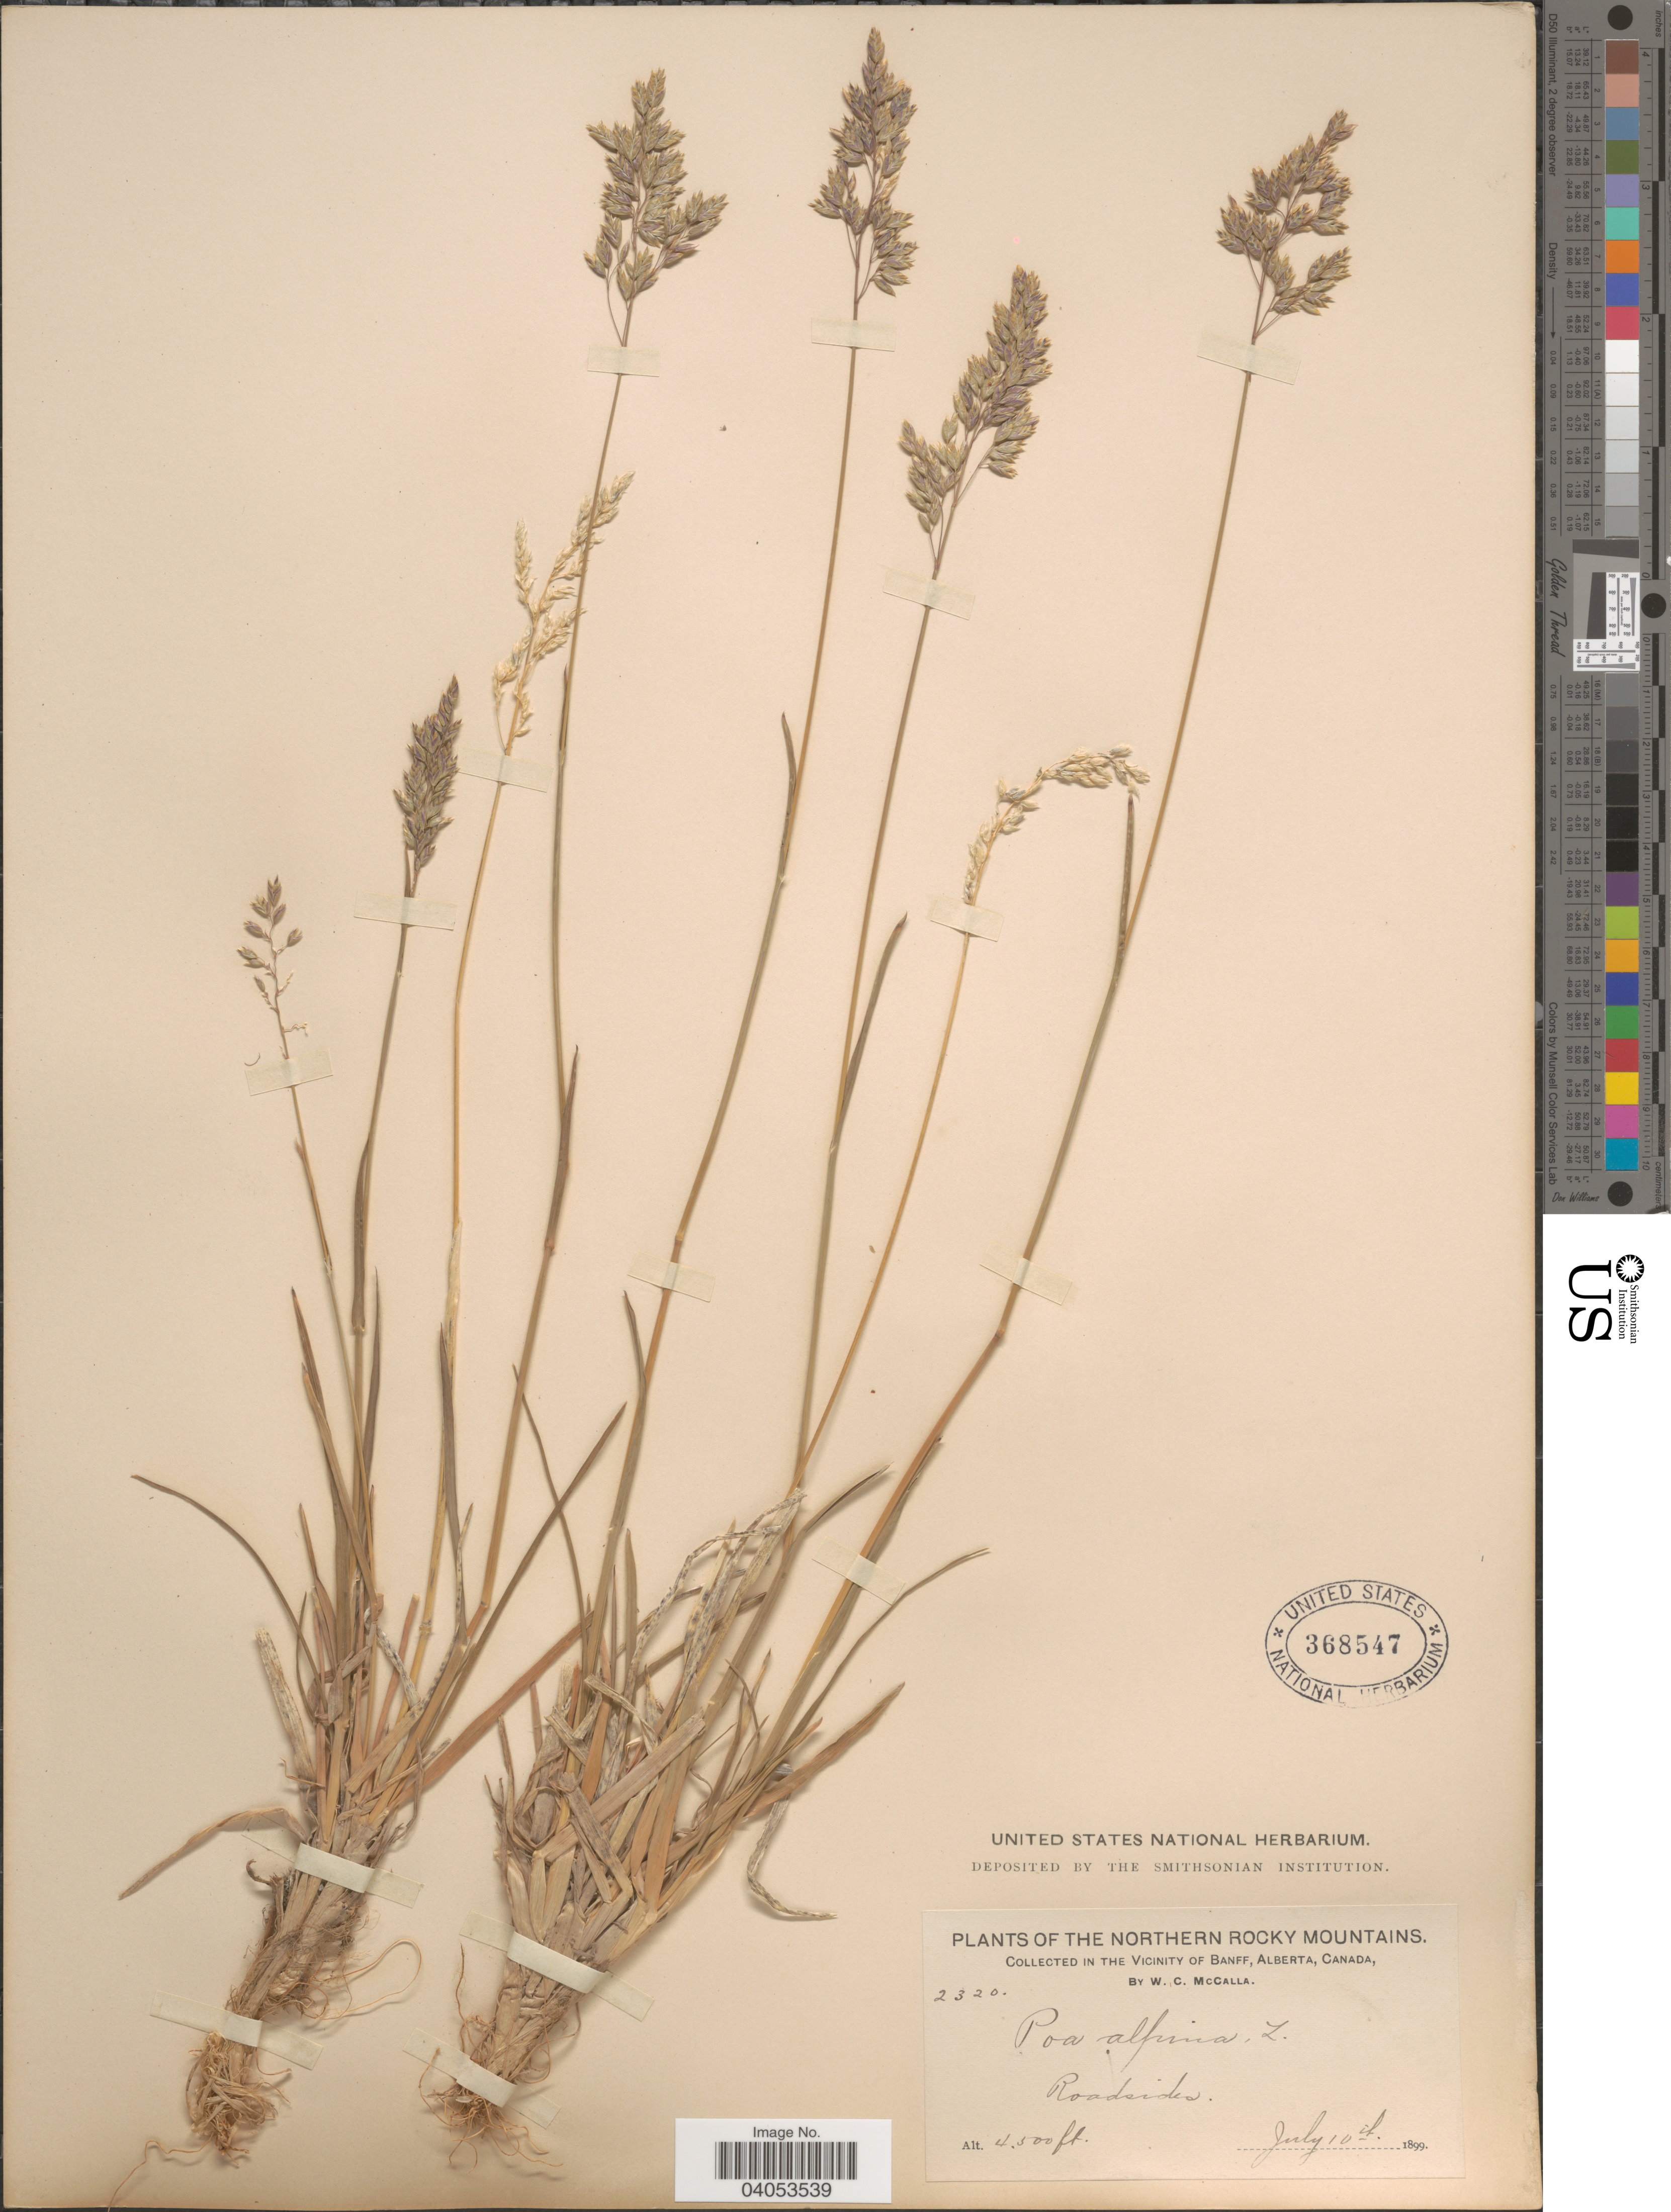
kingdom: Plantae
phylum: Tracheophyta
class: Liliopsida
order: Poales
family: Poaceae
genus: Poa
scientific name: Poa alpina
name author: L.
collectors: W. McCalla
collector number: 2320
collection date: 1899-07-10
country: Canada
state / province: Alberta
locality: The Northern Rocky Mountains. In the Vicinity of Banff. Roadsides.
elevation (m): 1372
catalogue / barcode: US 368547